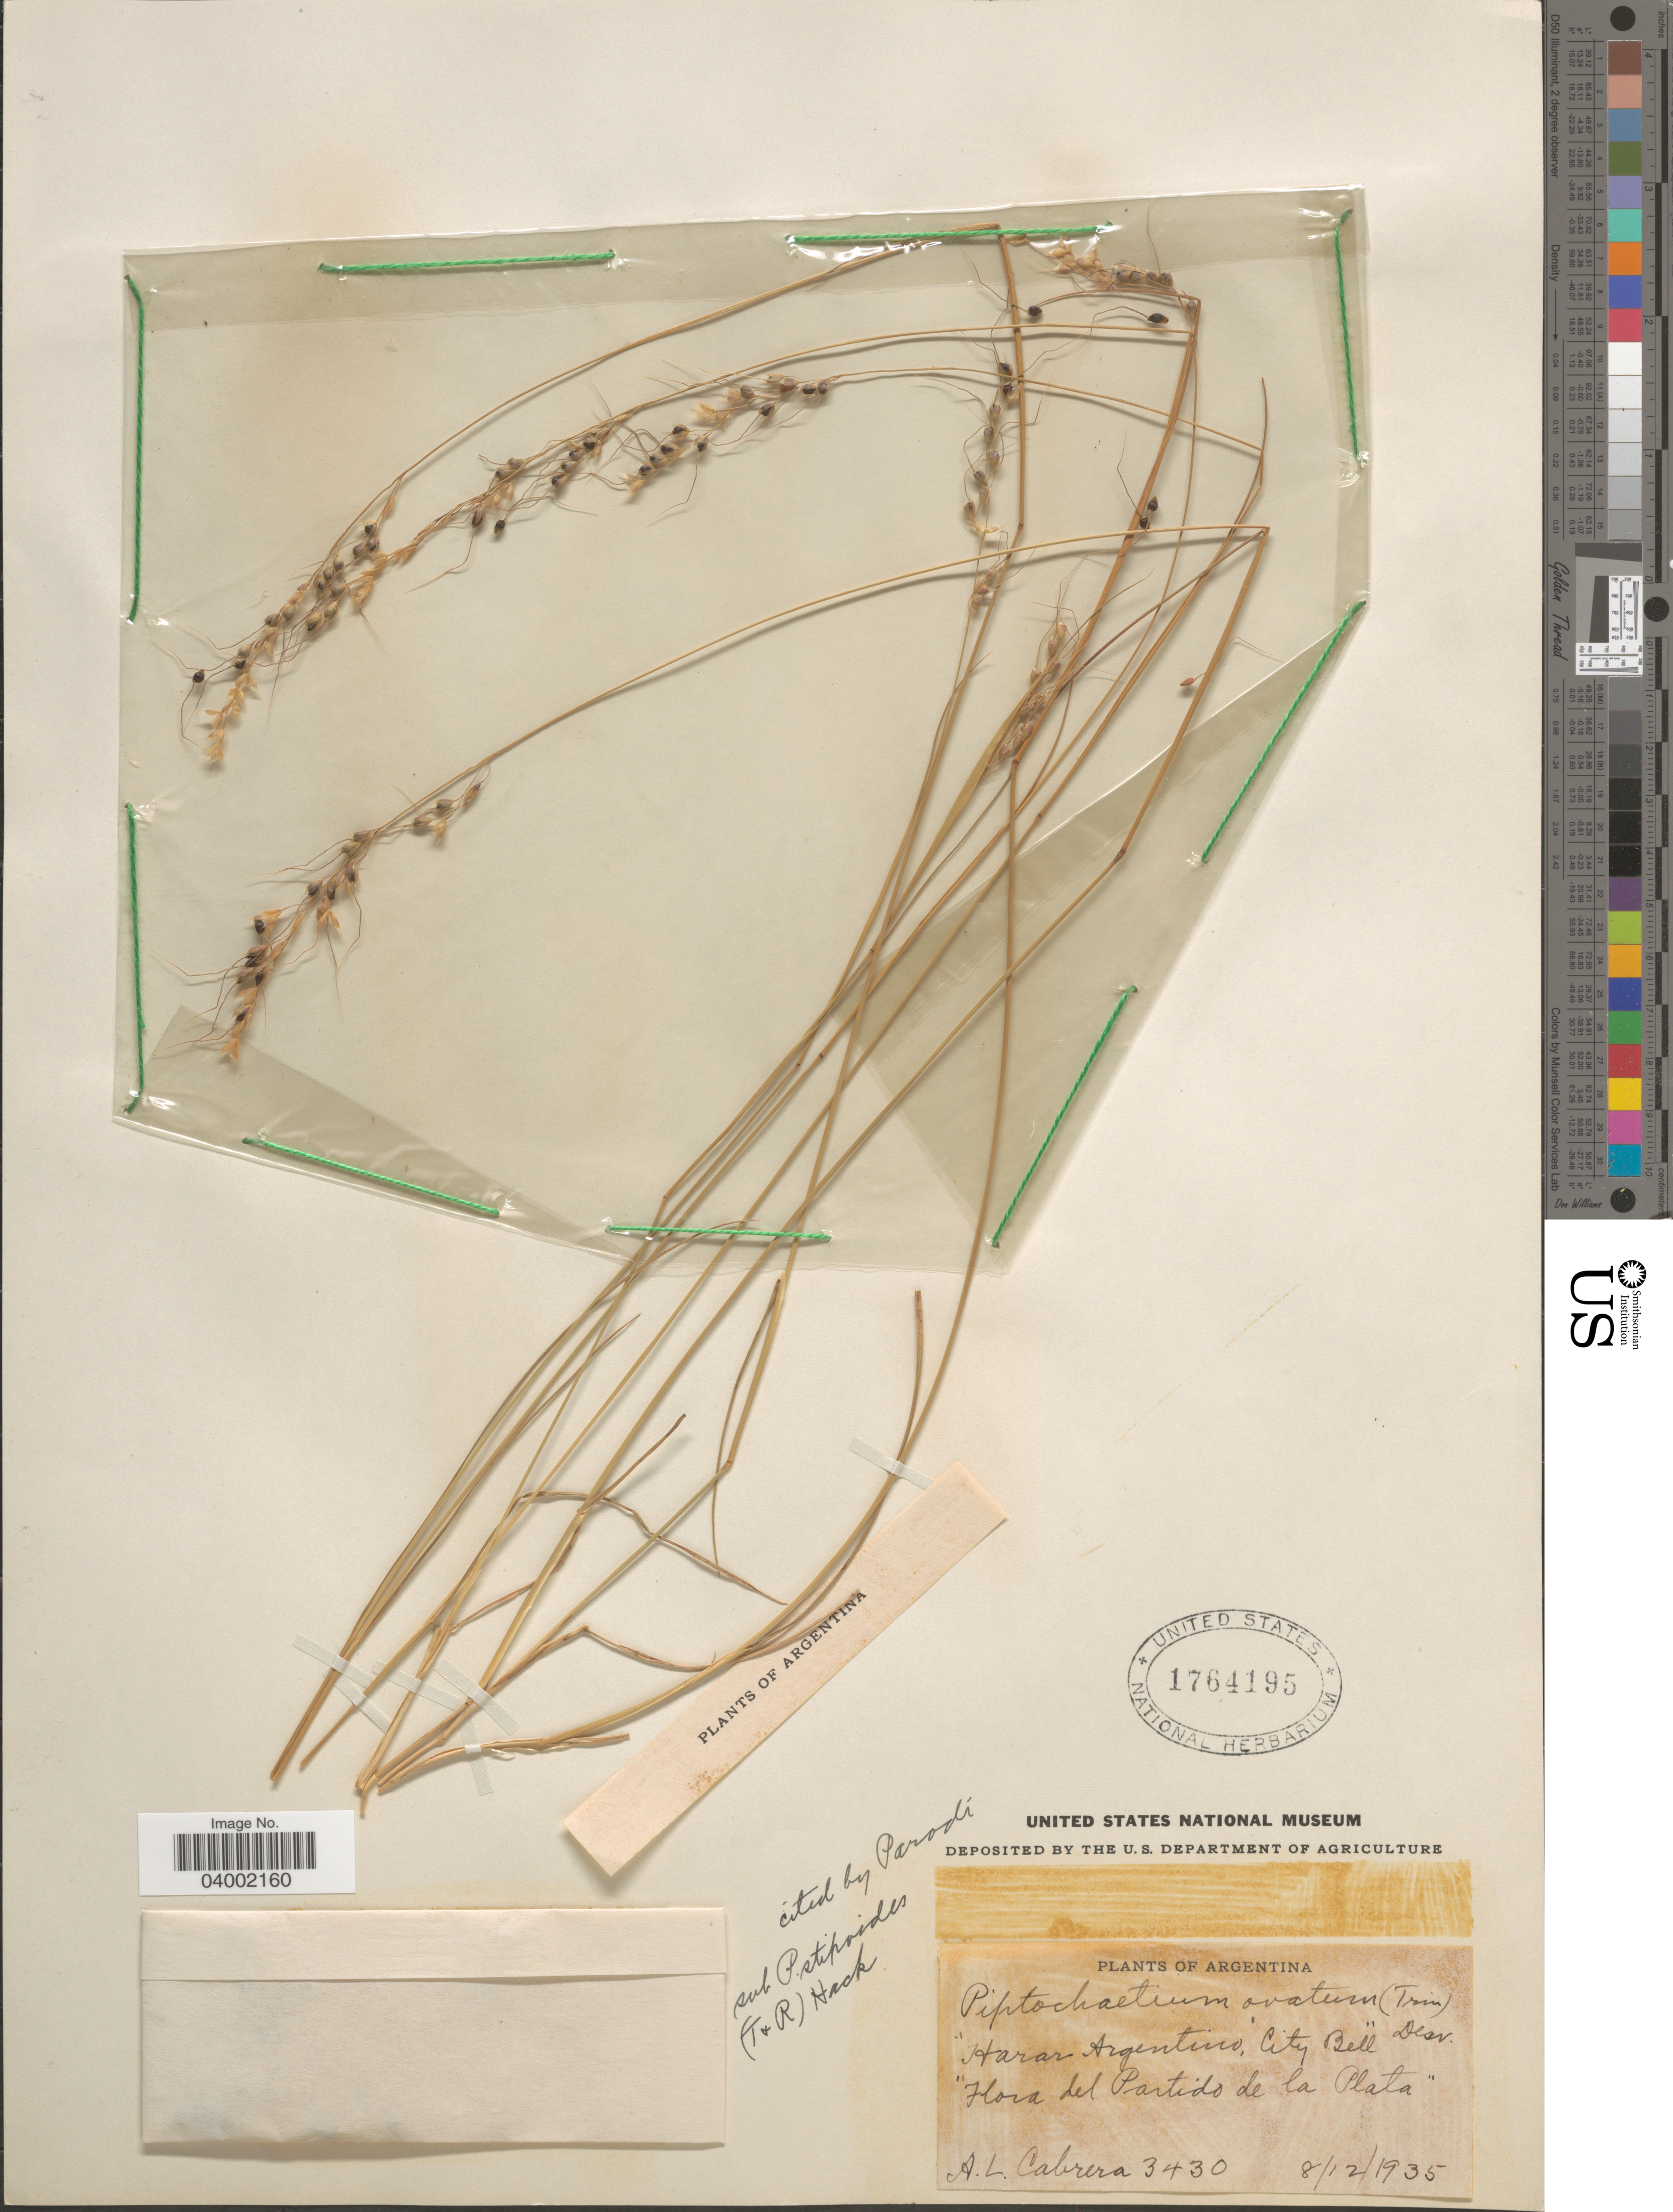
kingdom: Plantae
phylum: Tracheophyta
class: Liliopsida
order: Poales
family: Poaceae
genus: Piptochaetium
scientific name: Piptochaetium stipoides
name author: (Trin. & Rupr.) Hack. & Arechav.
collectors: A. L. Cabrera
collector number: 3430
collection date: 1935-12-08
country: Argentina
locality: Harar Argentino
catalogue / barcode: US 1764195